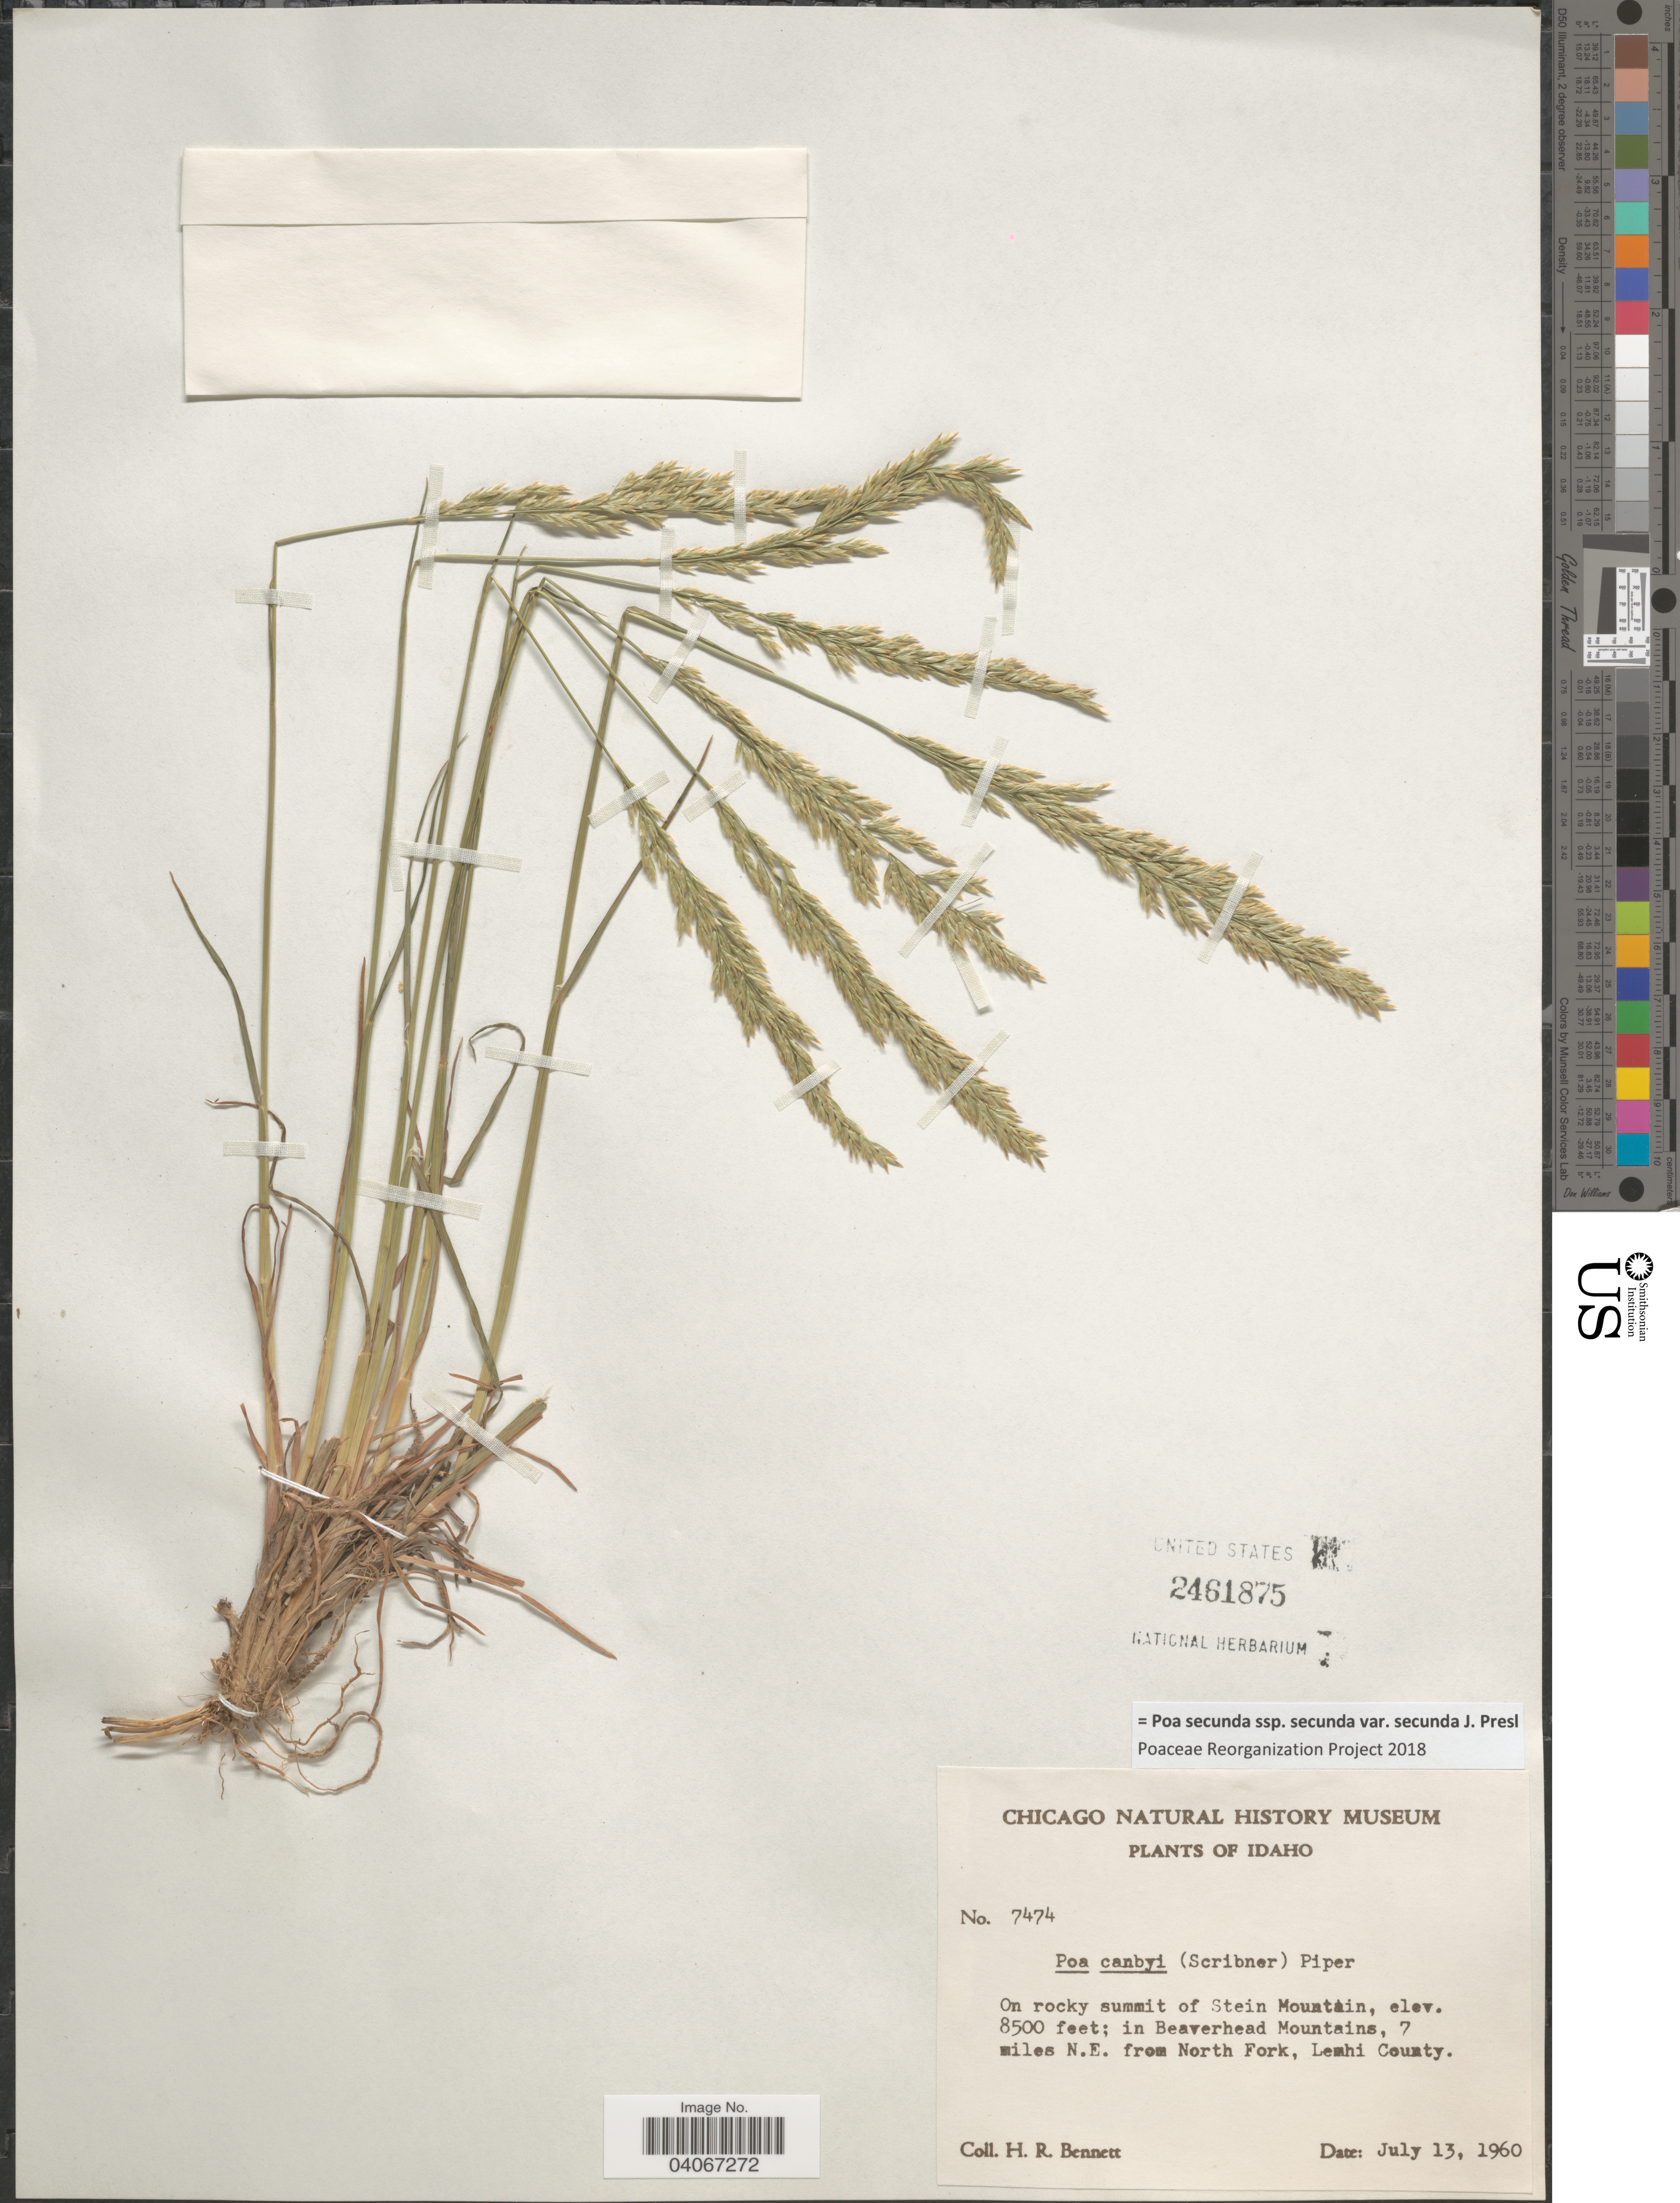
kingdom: Plantae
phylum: Tracheophyta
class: Liliopsida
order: Poales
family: Poaceae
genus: Poa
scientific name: Poa secunda subsp. secunda var. secunda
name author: J. Presl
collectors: H. R. Bennett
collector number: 7474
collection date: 1960-07-13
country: United States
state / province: Idaho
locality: On rocky summit of Stein Mountain; in Beaverhead Mountains, 7 miles N.E. from North Fork, Lemhi County.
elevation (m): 2591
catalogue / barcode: US 2461875